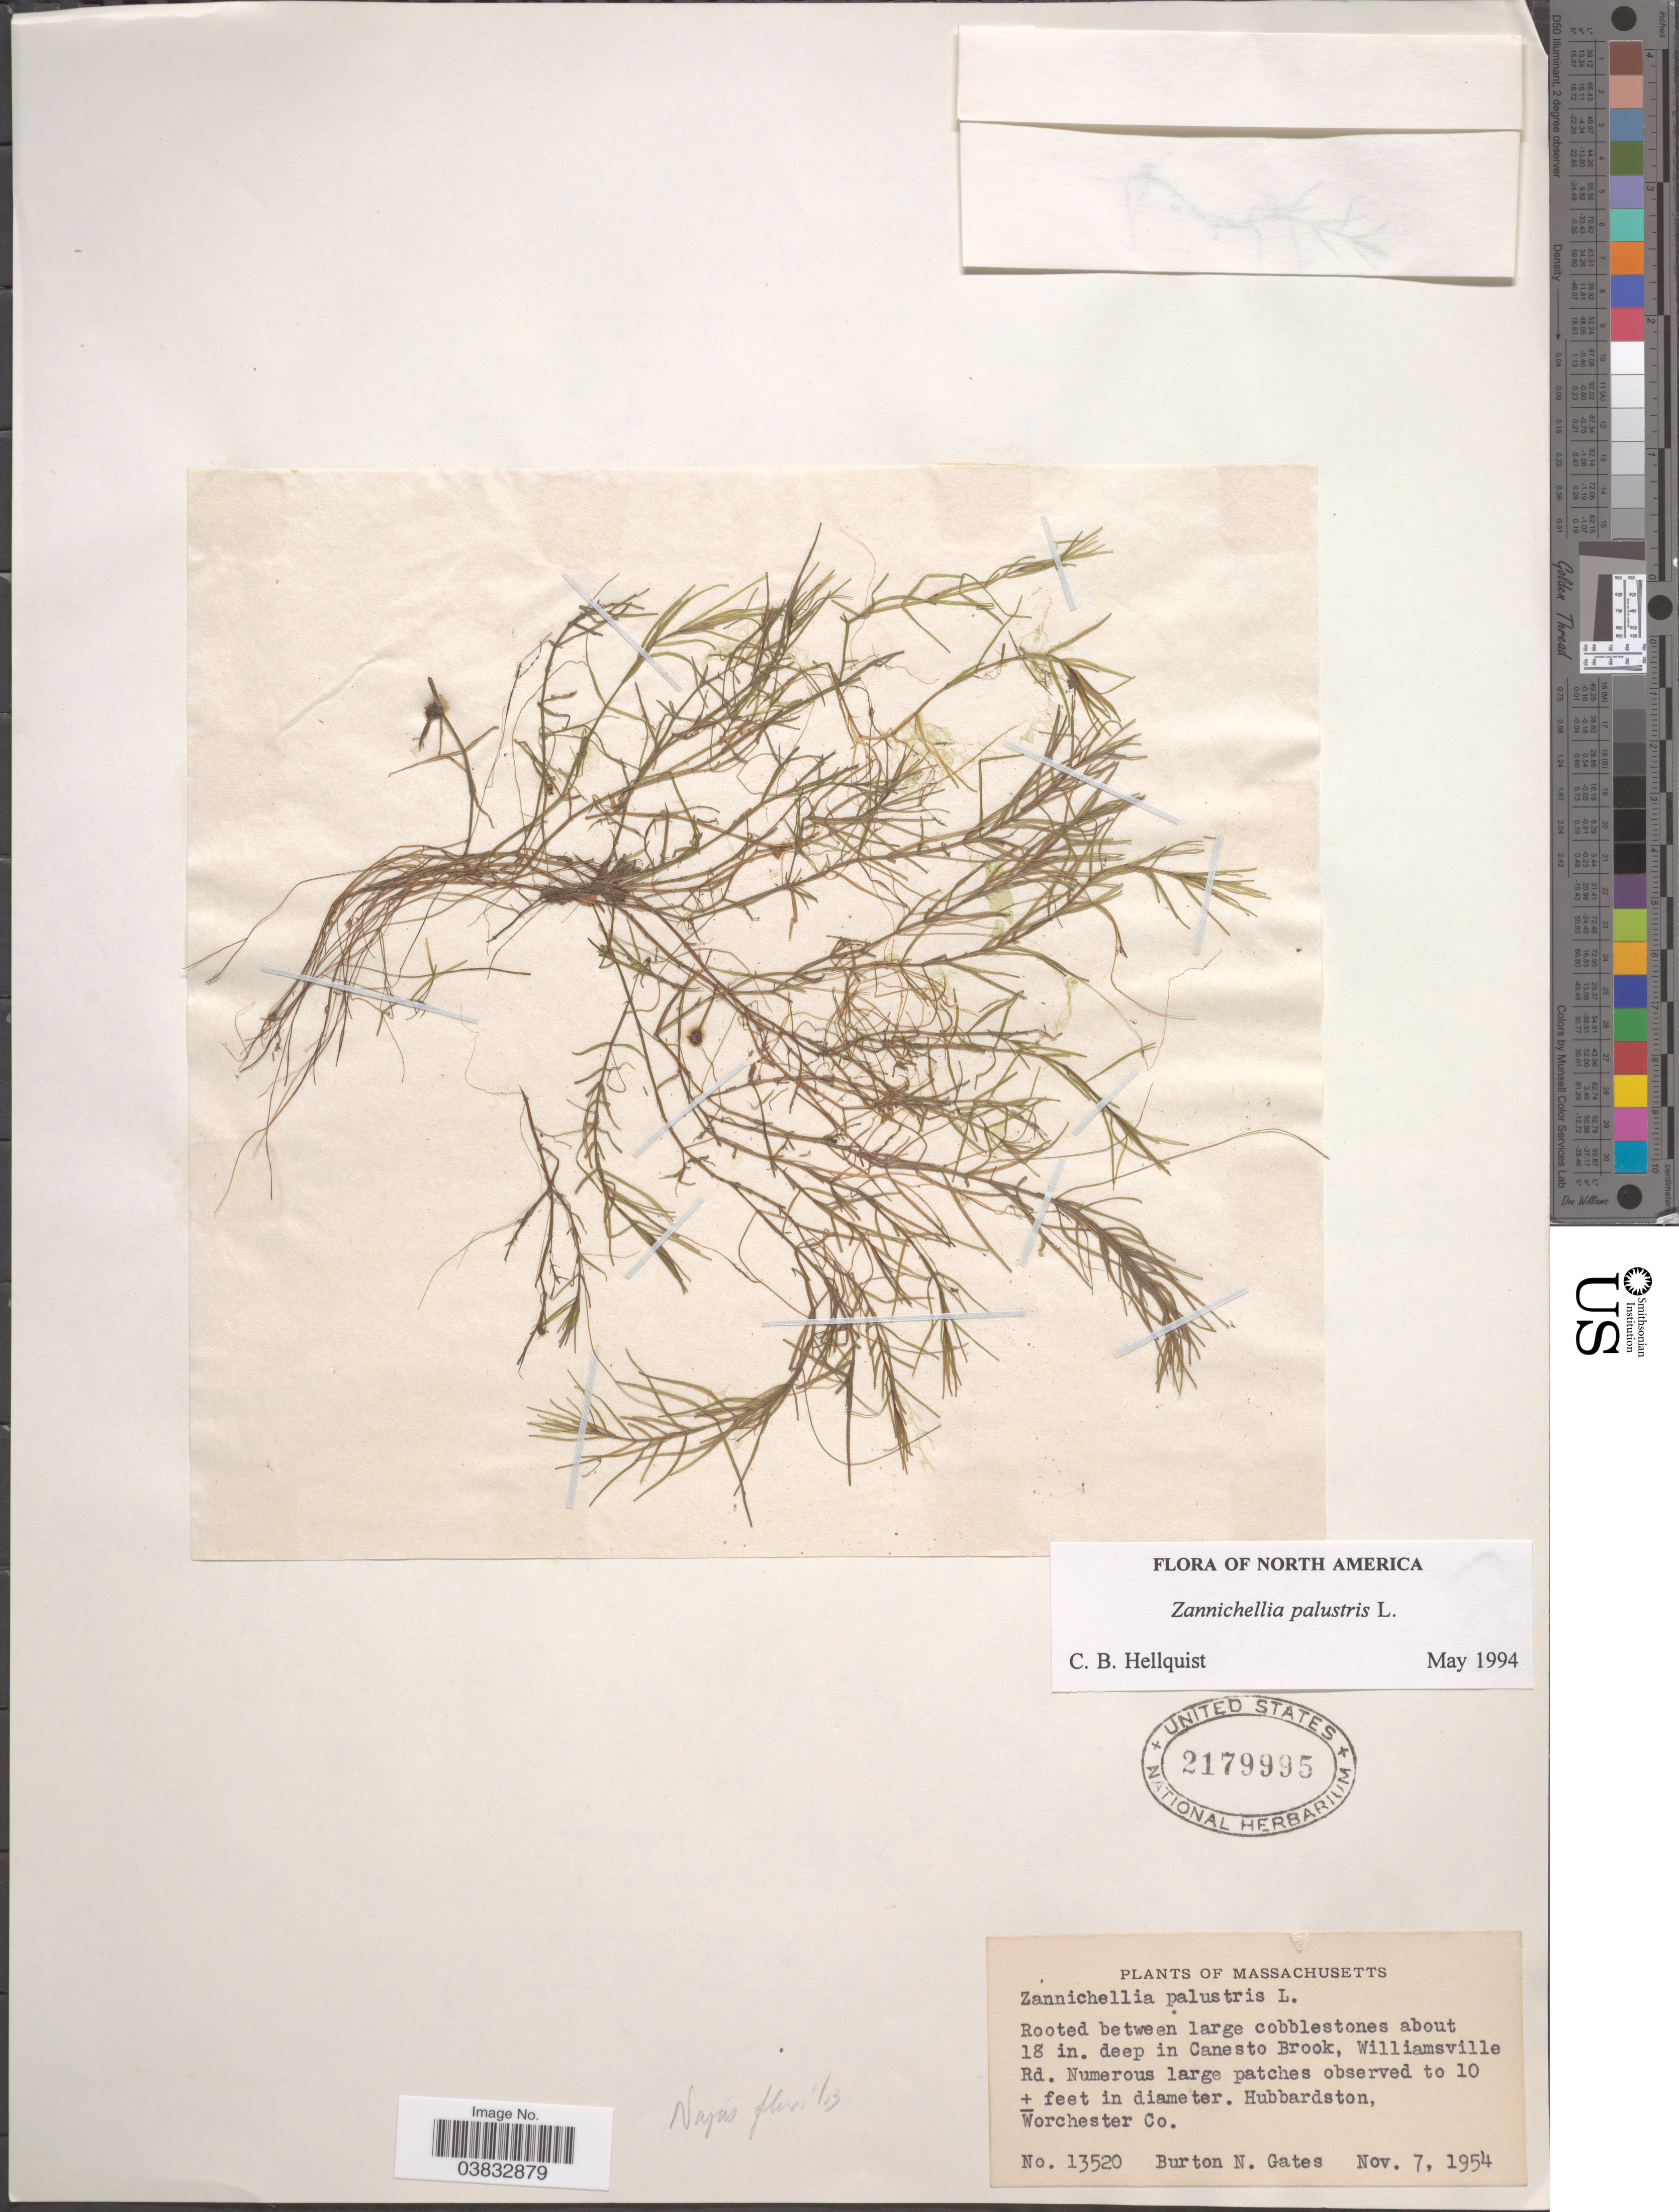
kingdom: Plantae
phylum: Tracheophyta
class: Liliopsida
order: Alismatales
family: Potamogetonaceae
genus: Zannichellia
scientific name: Zannichellia palustris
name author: L.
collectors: B. N. Gates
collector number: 13520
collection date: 1954-11-07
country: United States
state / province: Massachusetts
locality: In Canesto Brook, Williamsville Rd. Hubbardston, Worchester Co.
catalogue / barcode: US 2179995